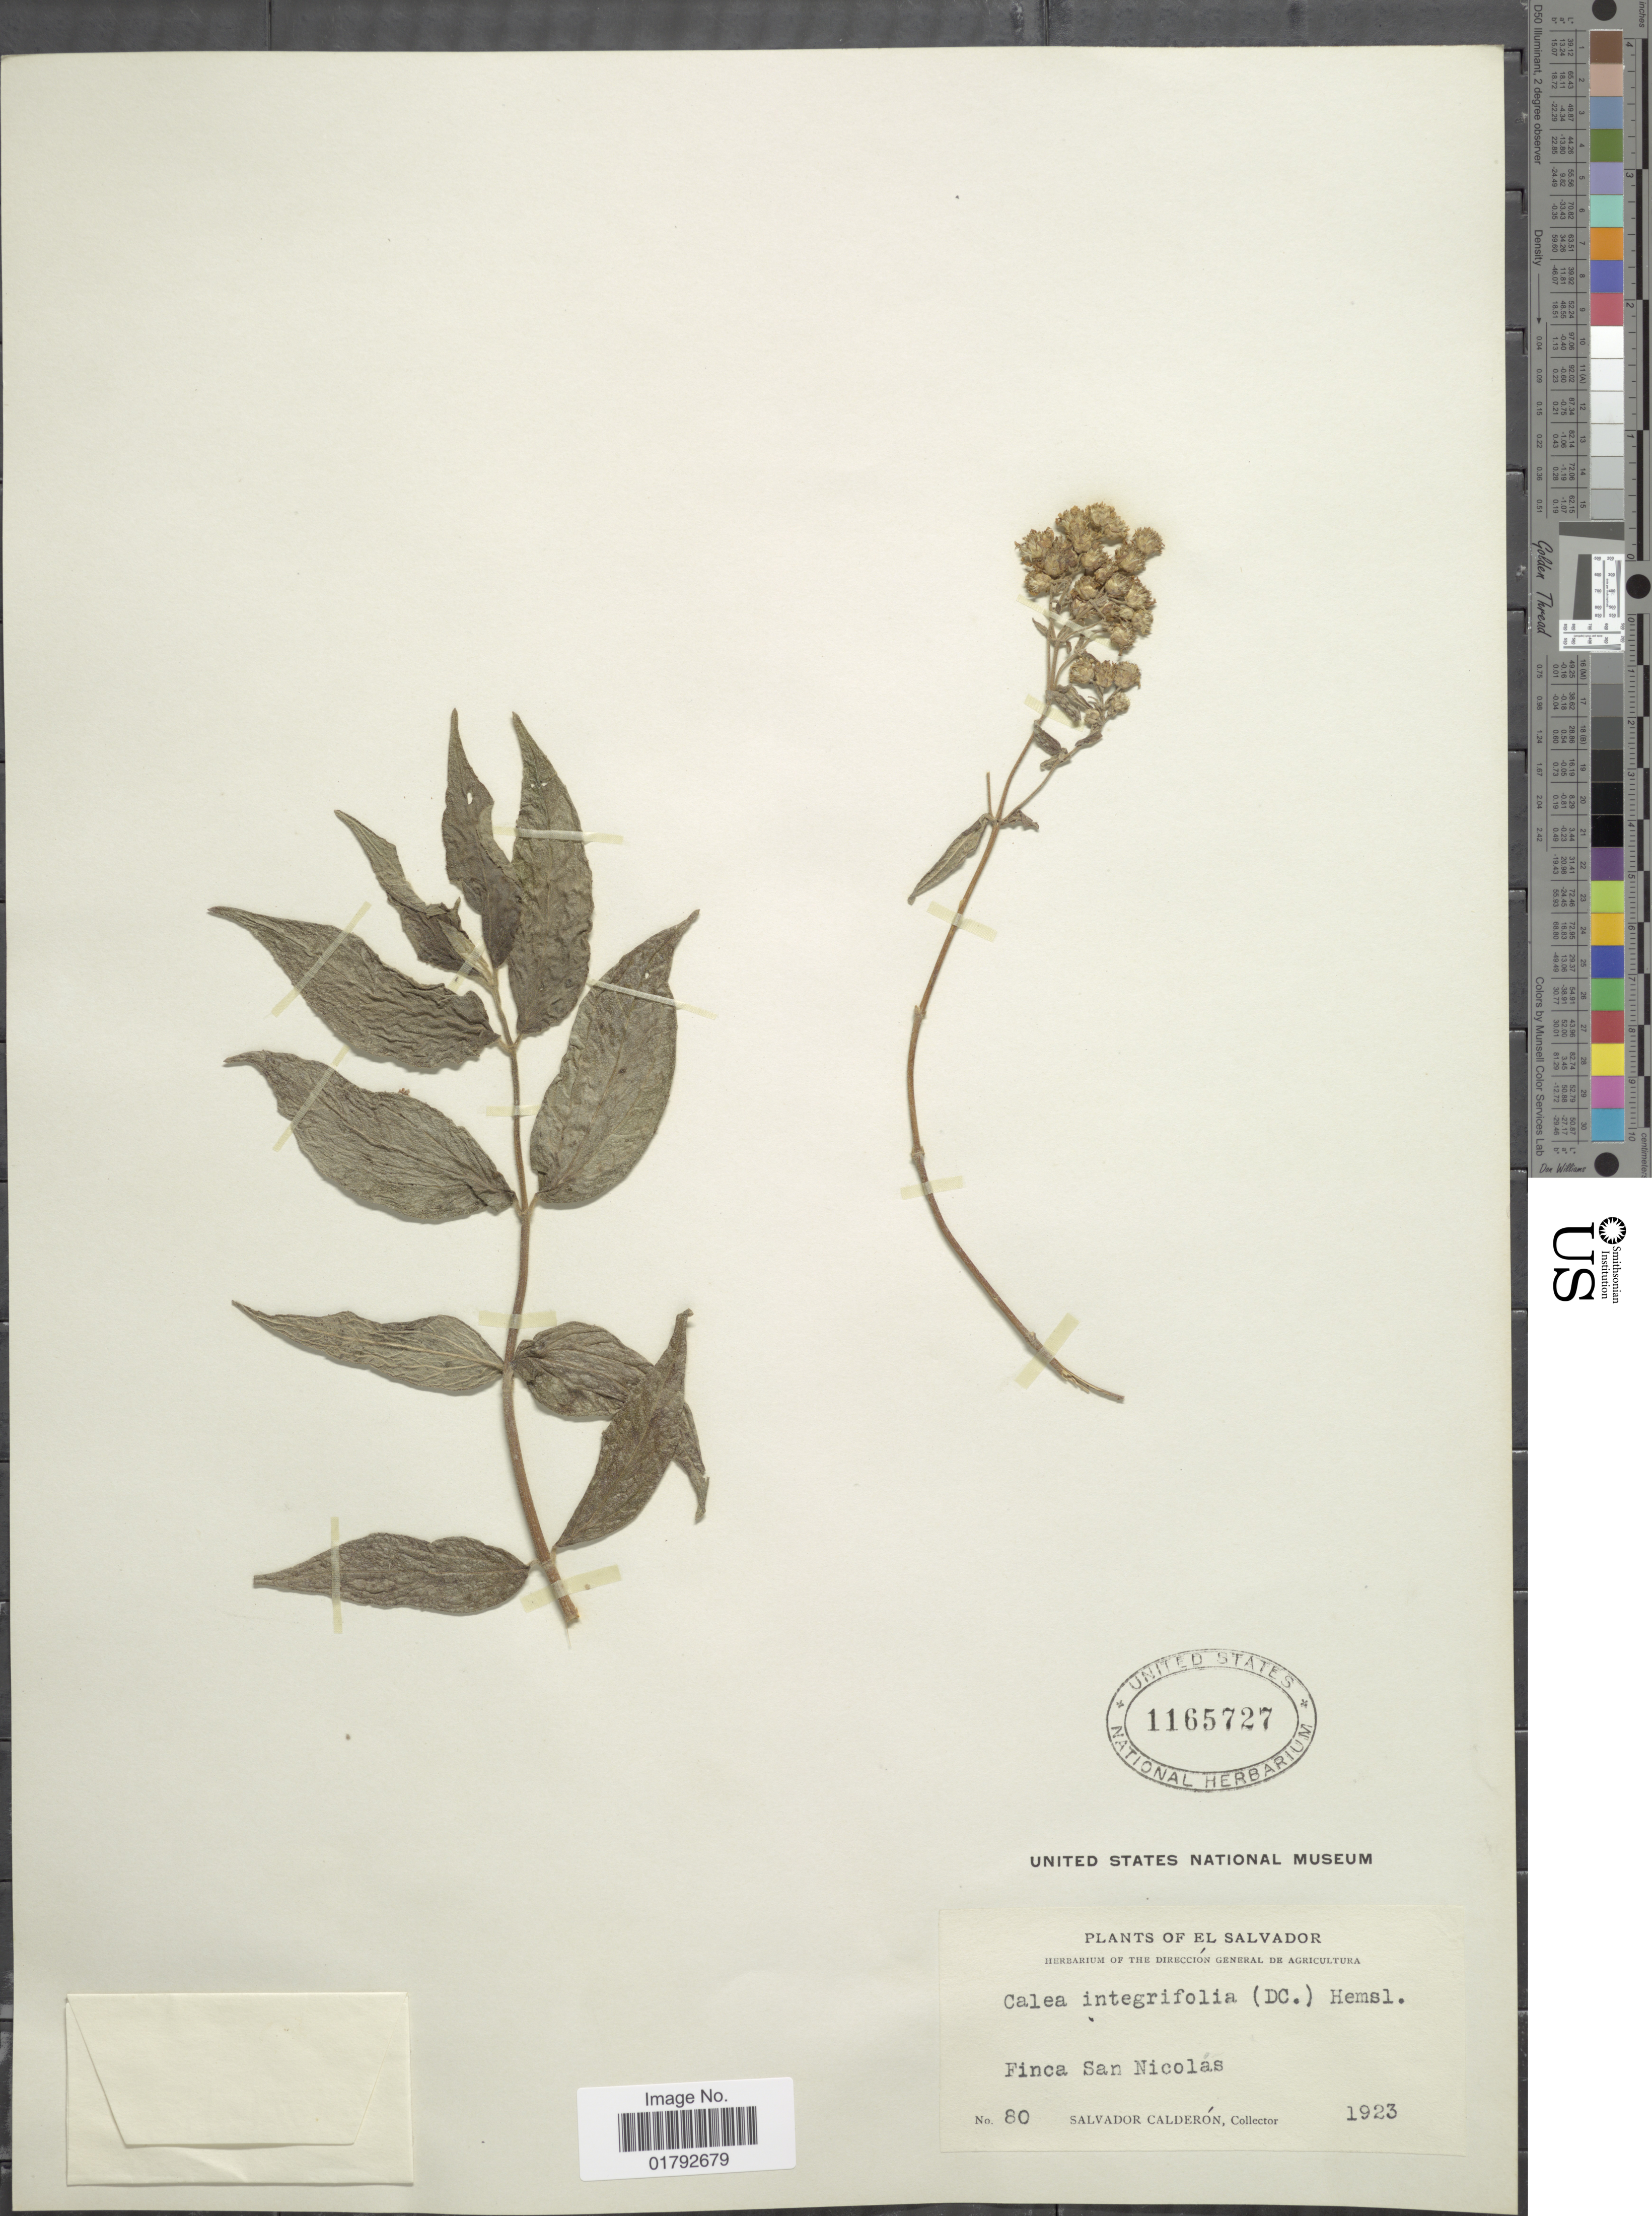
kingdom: Plantae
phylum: Tracheophyta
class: Magnoliopsida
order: Asterales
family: Asteraceae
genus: Alloispermum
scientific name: Alloispermum integrifolium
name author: (DC.) H. Rob.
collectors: S. Calderón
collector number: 80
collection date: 1923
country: El Salvador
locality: Finca San Nicolas.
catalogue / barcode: US 1165727